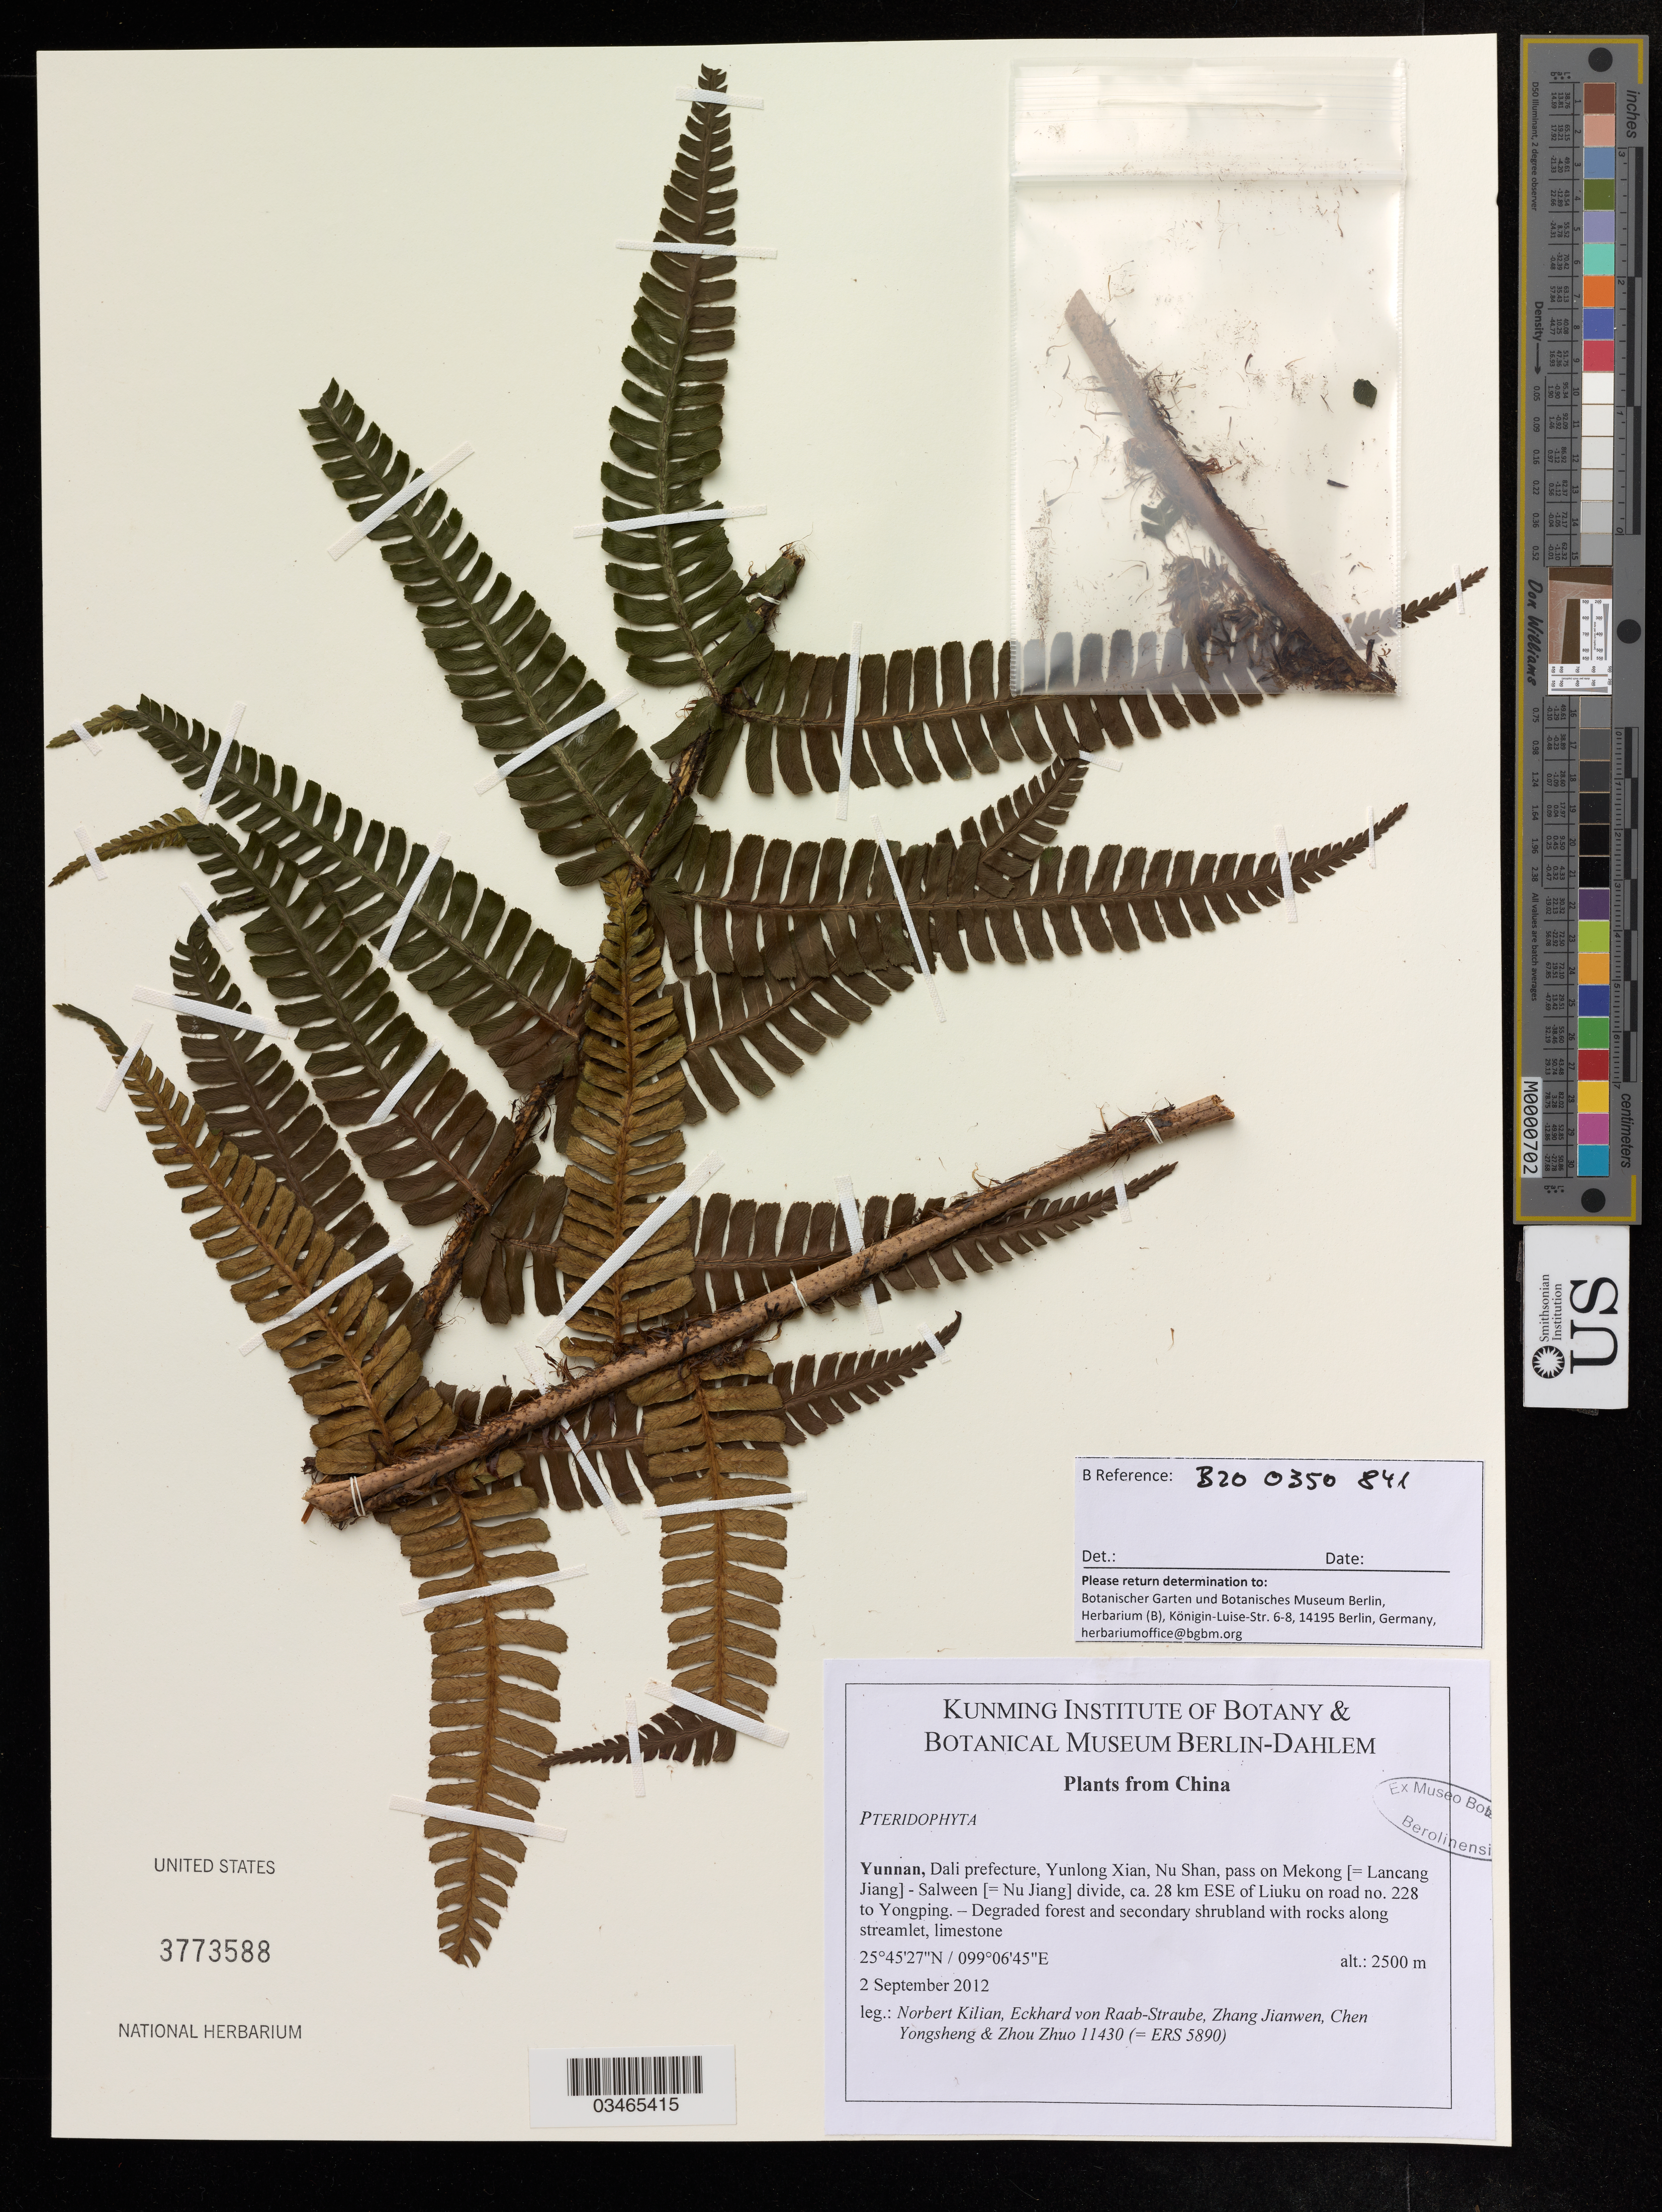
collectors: N. Kilian & E. Raab-Straube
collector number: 11430 (ERS 5890)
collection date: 2012-09-02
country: China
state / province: Yunnan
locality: Dali prefecture, Yunlong Xian, Nu Shan, pass on Mekong [= Lancang Jiang] - Salween [= Nu Jiang] divide, ca. 28 km ESE of Liuku on road no. 228 to Yongping.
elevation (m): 2500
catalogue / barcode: US 3773588